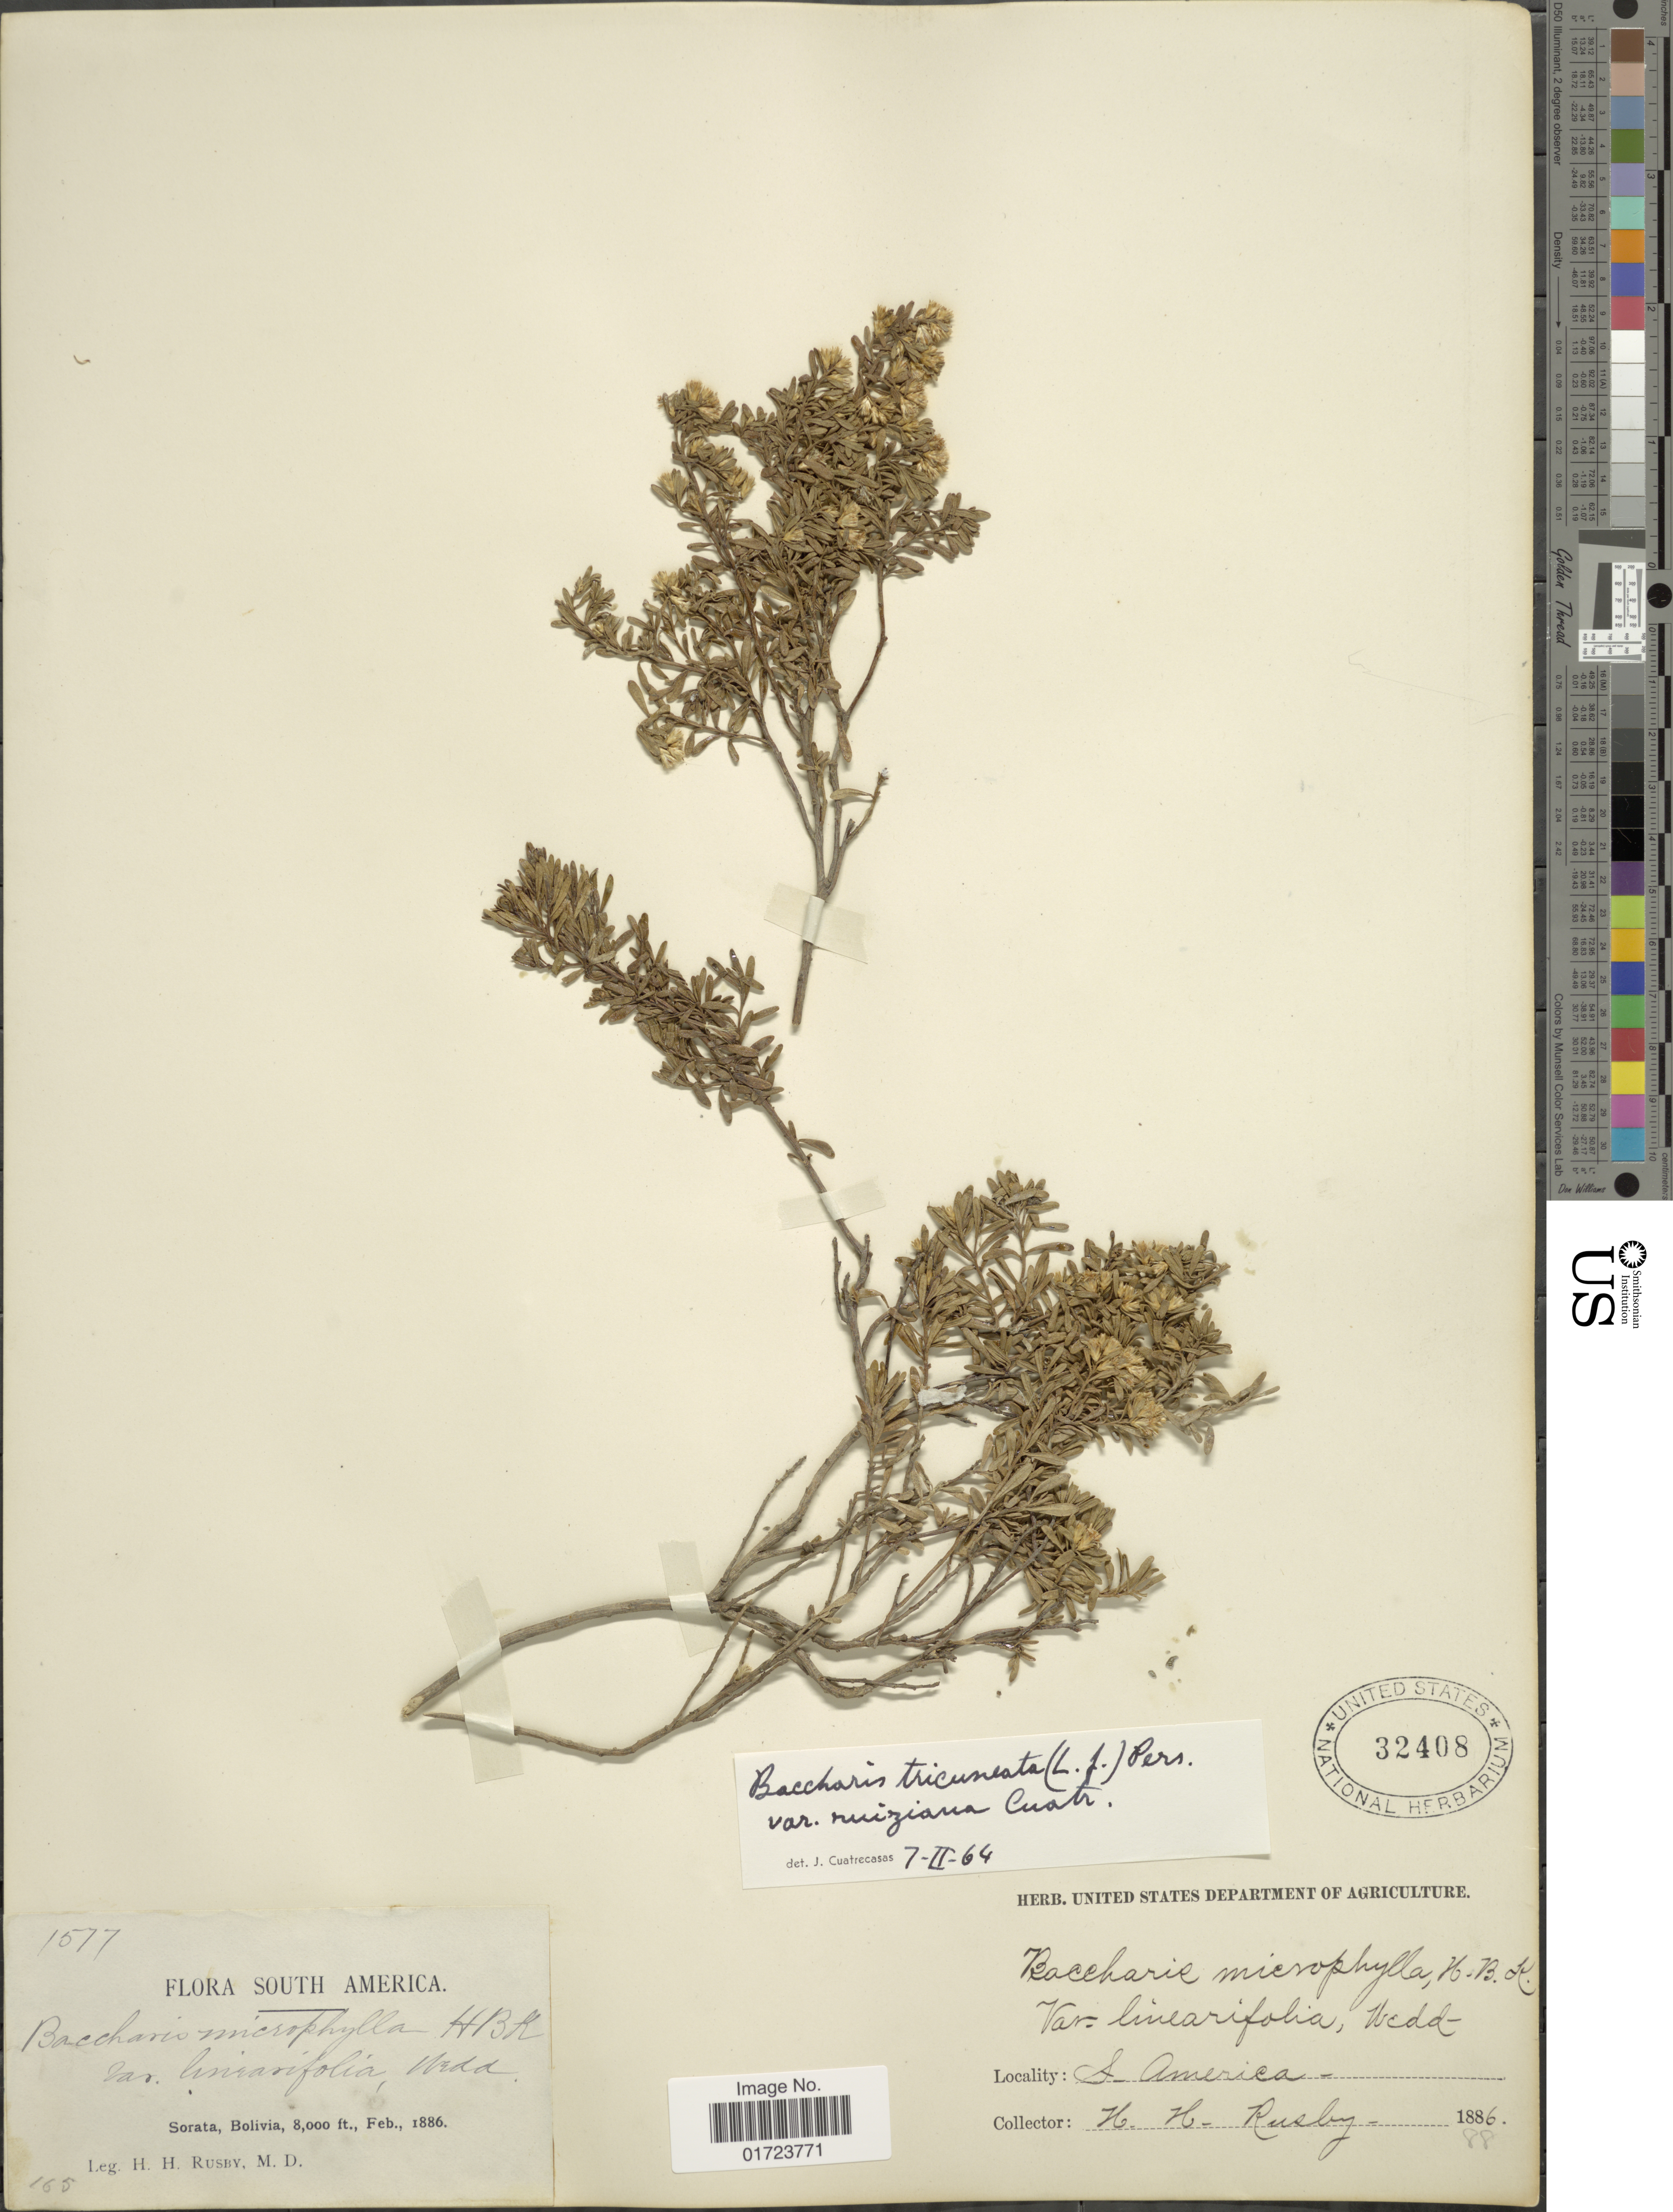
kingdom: Plantae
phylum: Tracheophyta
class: Magnoliopsida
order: Asterales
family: Asteraceae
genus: Baccharis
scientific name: Baccharis tricuneata var. ruiziana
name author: Cuatrec.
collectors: H. H. Rusby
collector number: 155/1577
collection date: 1886-02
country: Bolivia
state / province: La Páz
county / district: Larecaja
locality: Sorata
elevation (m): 2438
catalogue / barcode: US 32408